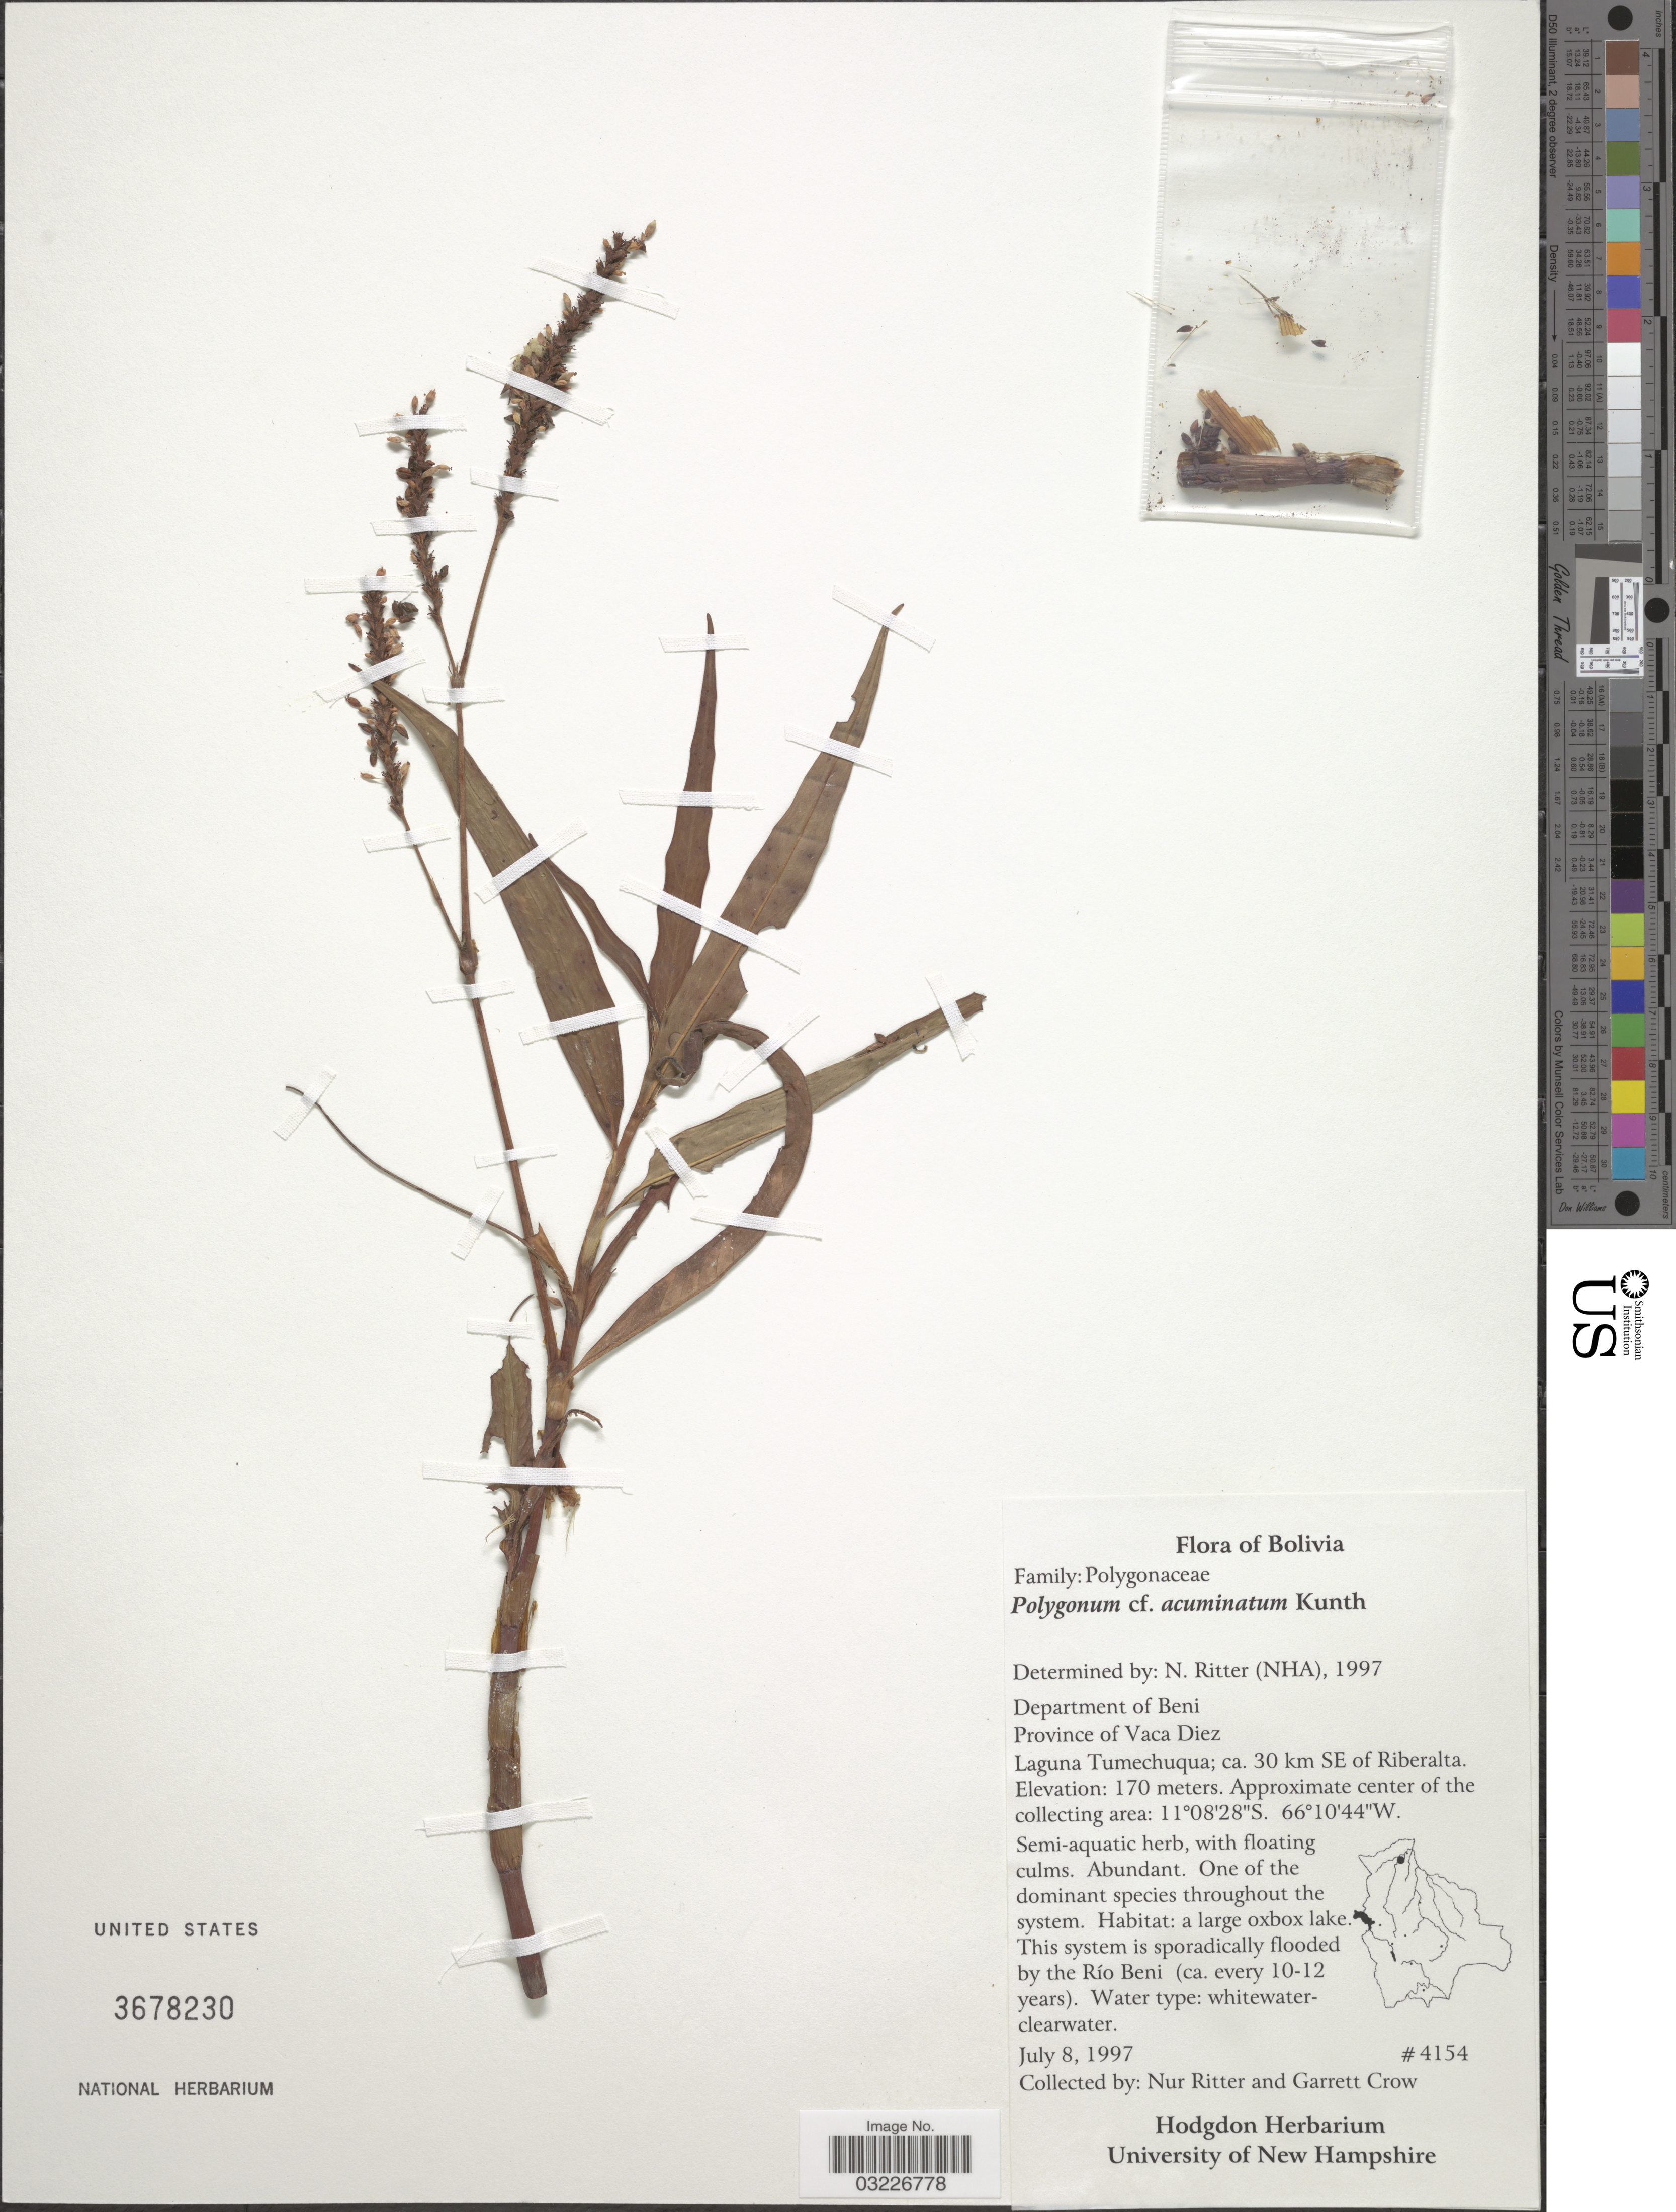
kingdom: Plantae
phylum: Tracheophyta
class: Magnoliopsida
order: Caryophyllales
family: Polygonaceae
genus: Polygonum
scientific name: Polygonum acuminatum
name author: Kunth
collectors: N. Ritter & G. E. Crow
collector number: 4154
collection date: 1997-07-08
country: Bolivia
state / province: Beni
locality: Department of Beni. Province of Vaca Diez. Laguna Tumechuqua; ca. 30 km SE of Riberalta.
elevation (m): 170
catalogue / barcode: US 3678230